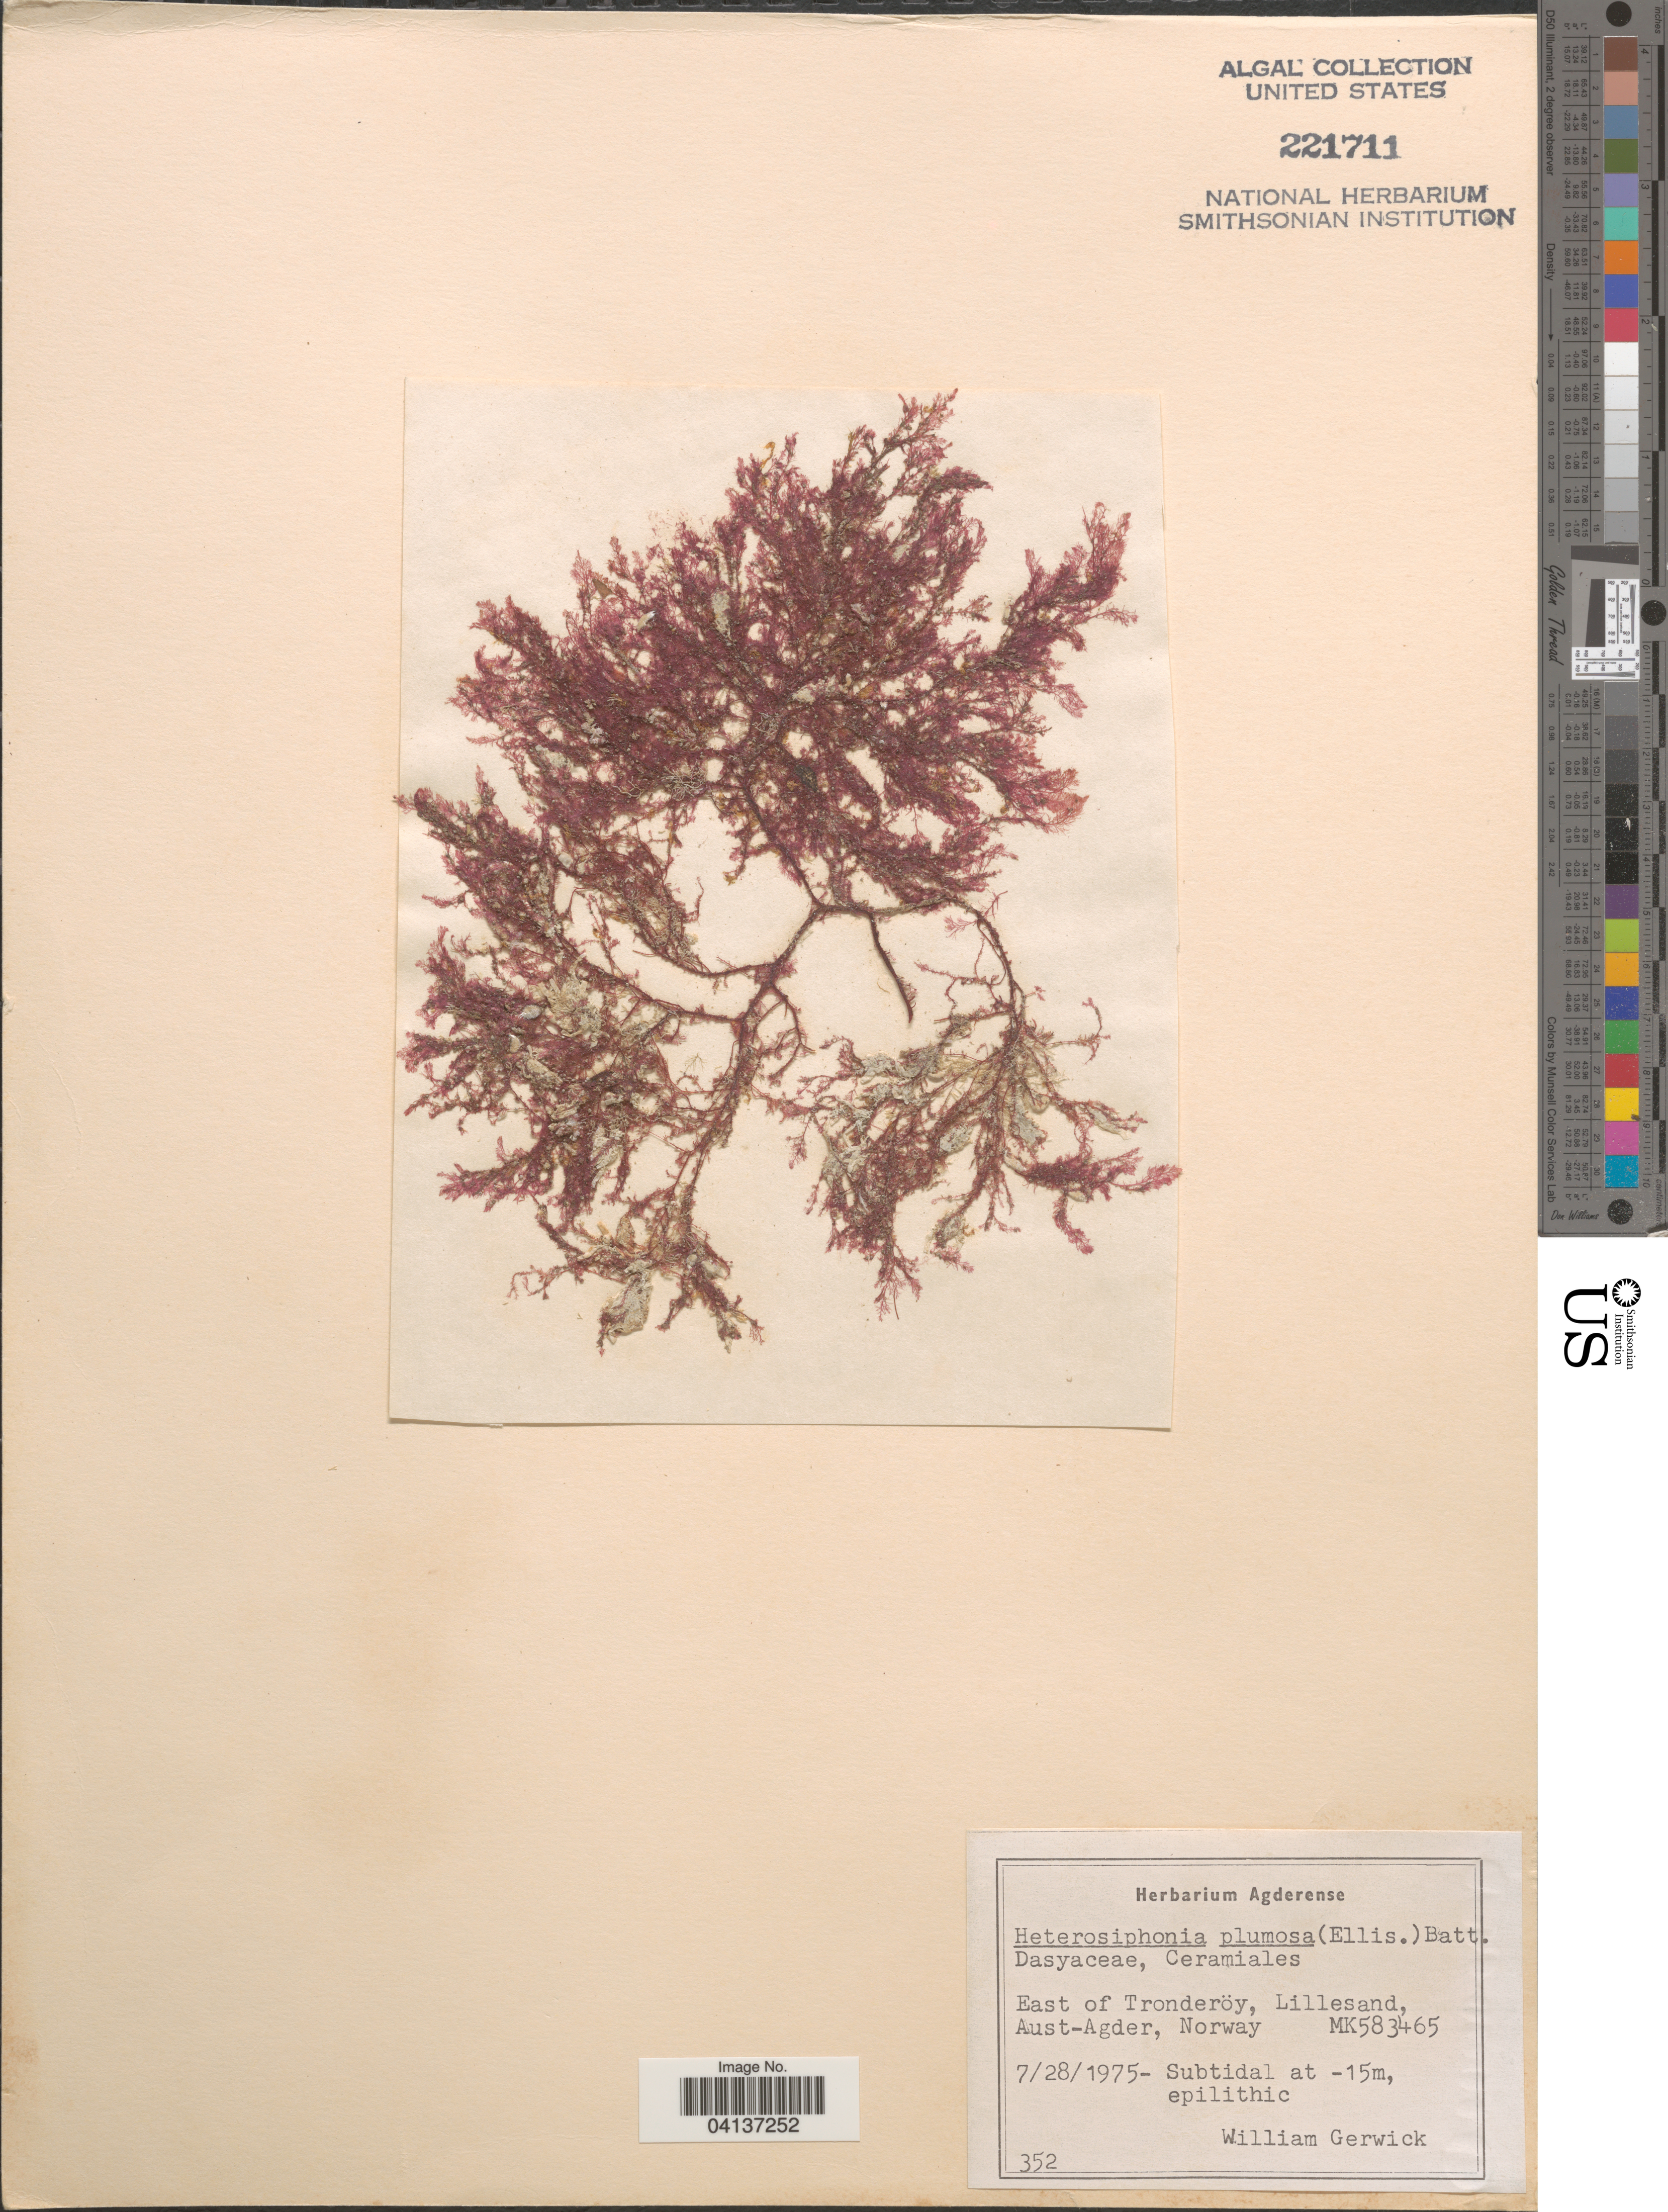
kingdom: Plantae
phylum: Rhodophyta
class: Florideophyceae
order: Ceramiales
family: Dasyaceae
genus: Heterosiphonia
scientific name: Heterosiphonia plumosa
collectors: W. Gerwick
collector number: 352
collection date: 1975-07-28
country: Norway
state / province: Aust-Agder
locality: East of Tronderöy, Lillesand.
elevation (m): -15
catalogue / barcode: US 221711